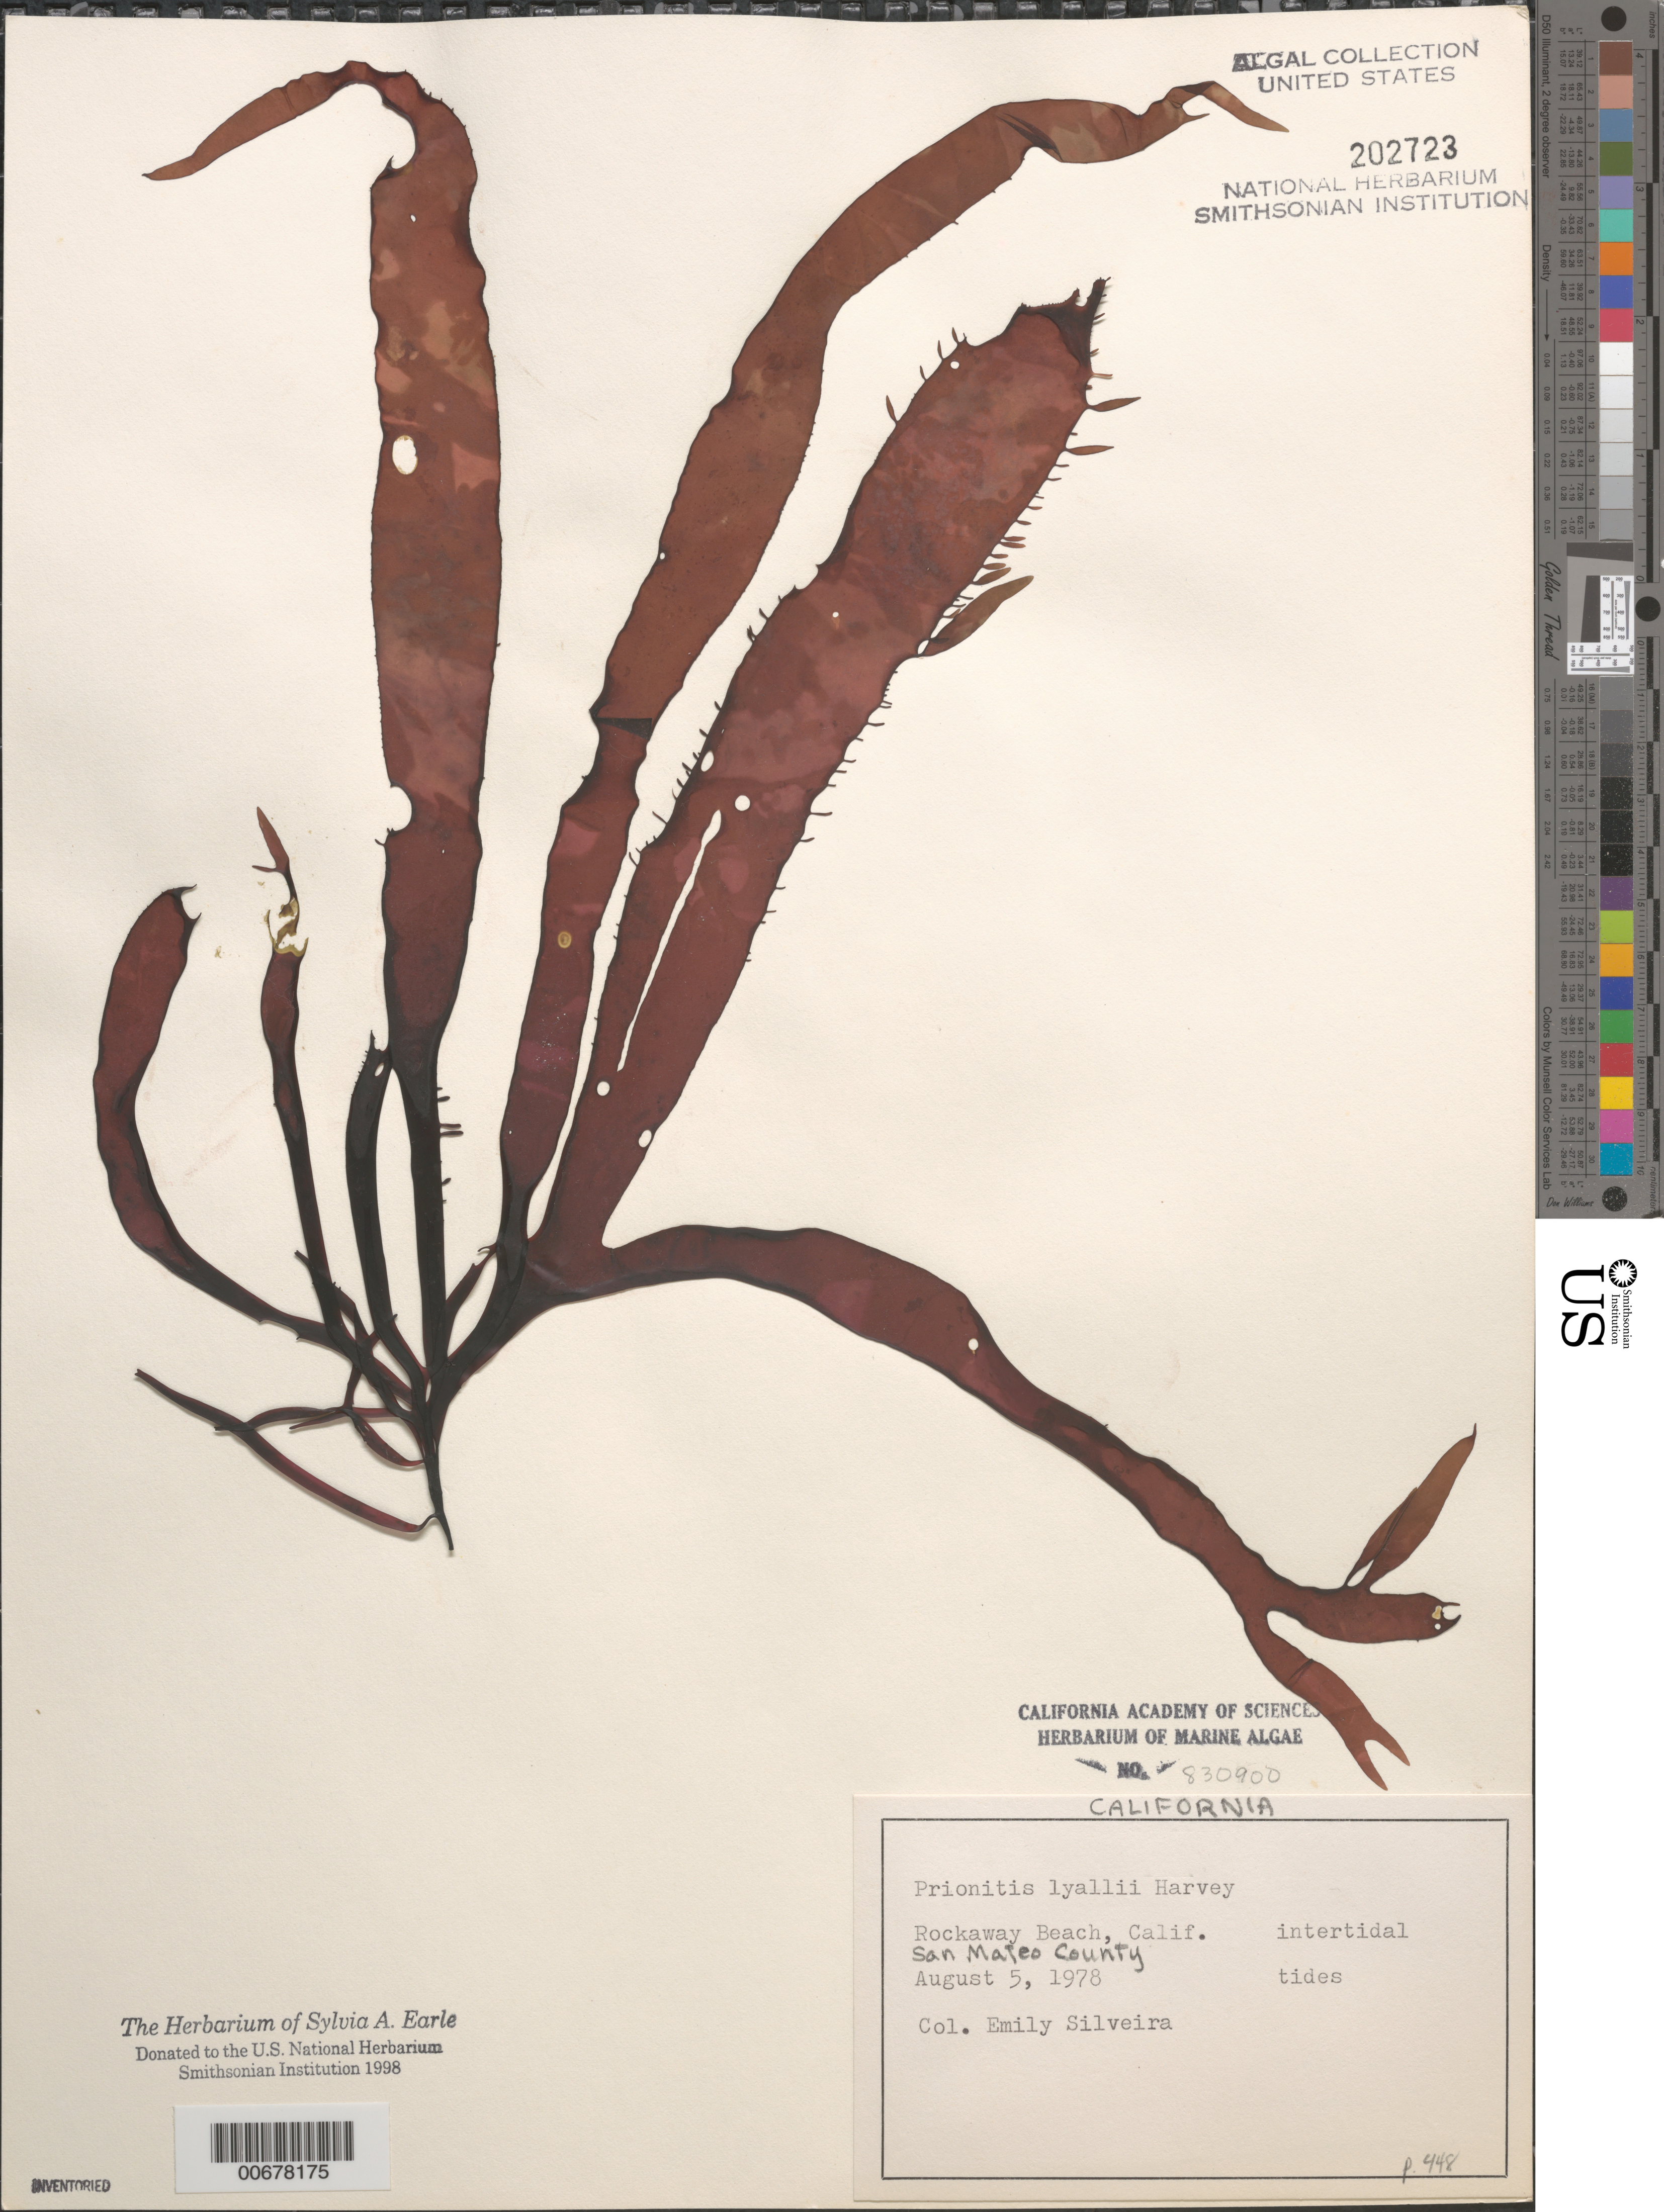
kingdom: Plantae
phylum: Rhodophyta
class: Florideophyceae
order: Cryptonemiales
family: Cryptonemiaceae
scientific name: Prionitis sternbergii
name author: (C. Agardh) J. Agardh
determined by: Algae name updating Project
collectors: E. A. Silveira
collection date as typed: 05 Aug 1978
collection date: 1978-08-05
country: United States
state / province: California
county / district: San Mateo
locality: Rockaway Beach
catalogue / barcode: US 202723